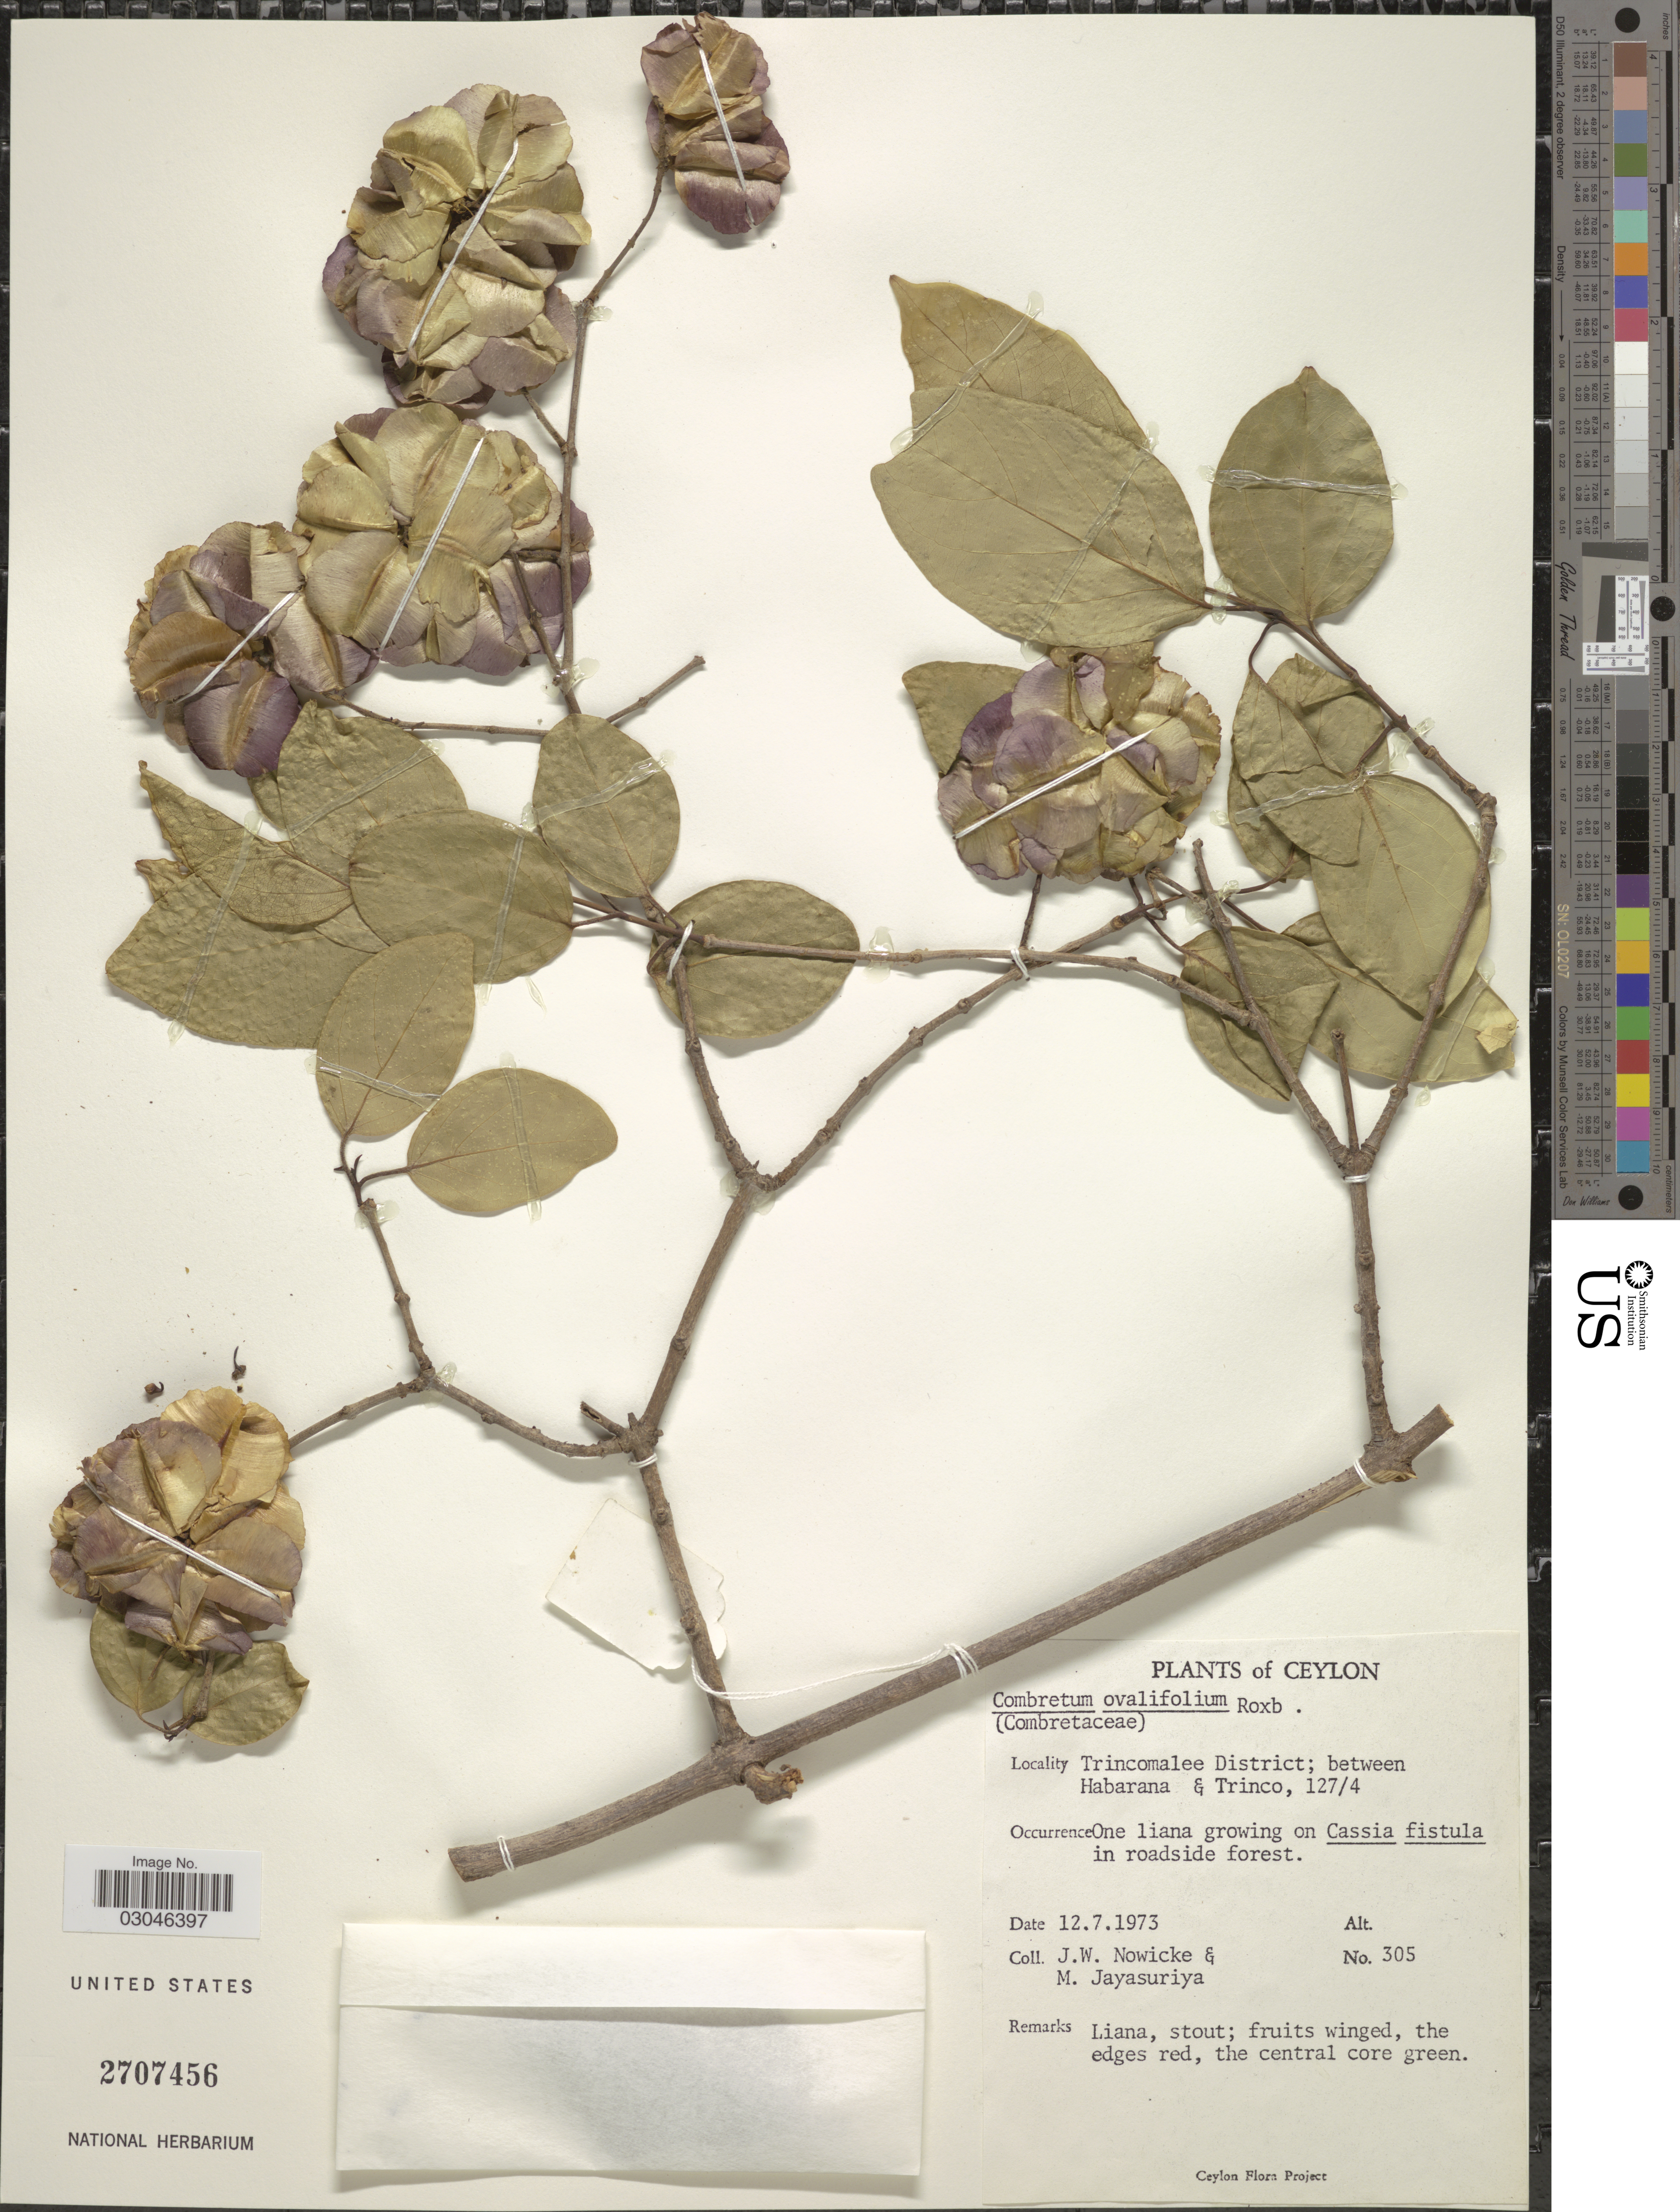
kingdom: Plantae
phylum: Tracheophyta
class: Magnoliopsida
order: Myrtales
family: Combretaceae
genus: Combretum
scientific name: Combretum ovalifolium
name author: Roxb.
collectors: J. W. Nowicke & M. Jayasuriya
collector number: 305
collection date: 1973-07-12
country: Sri Lanka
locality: Ceylon. Trincomalee District; between Habarana & Trinco, 127/4.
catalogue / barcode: US 2707456